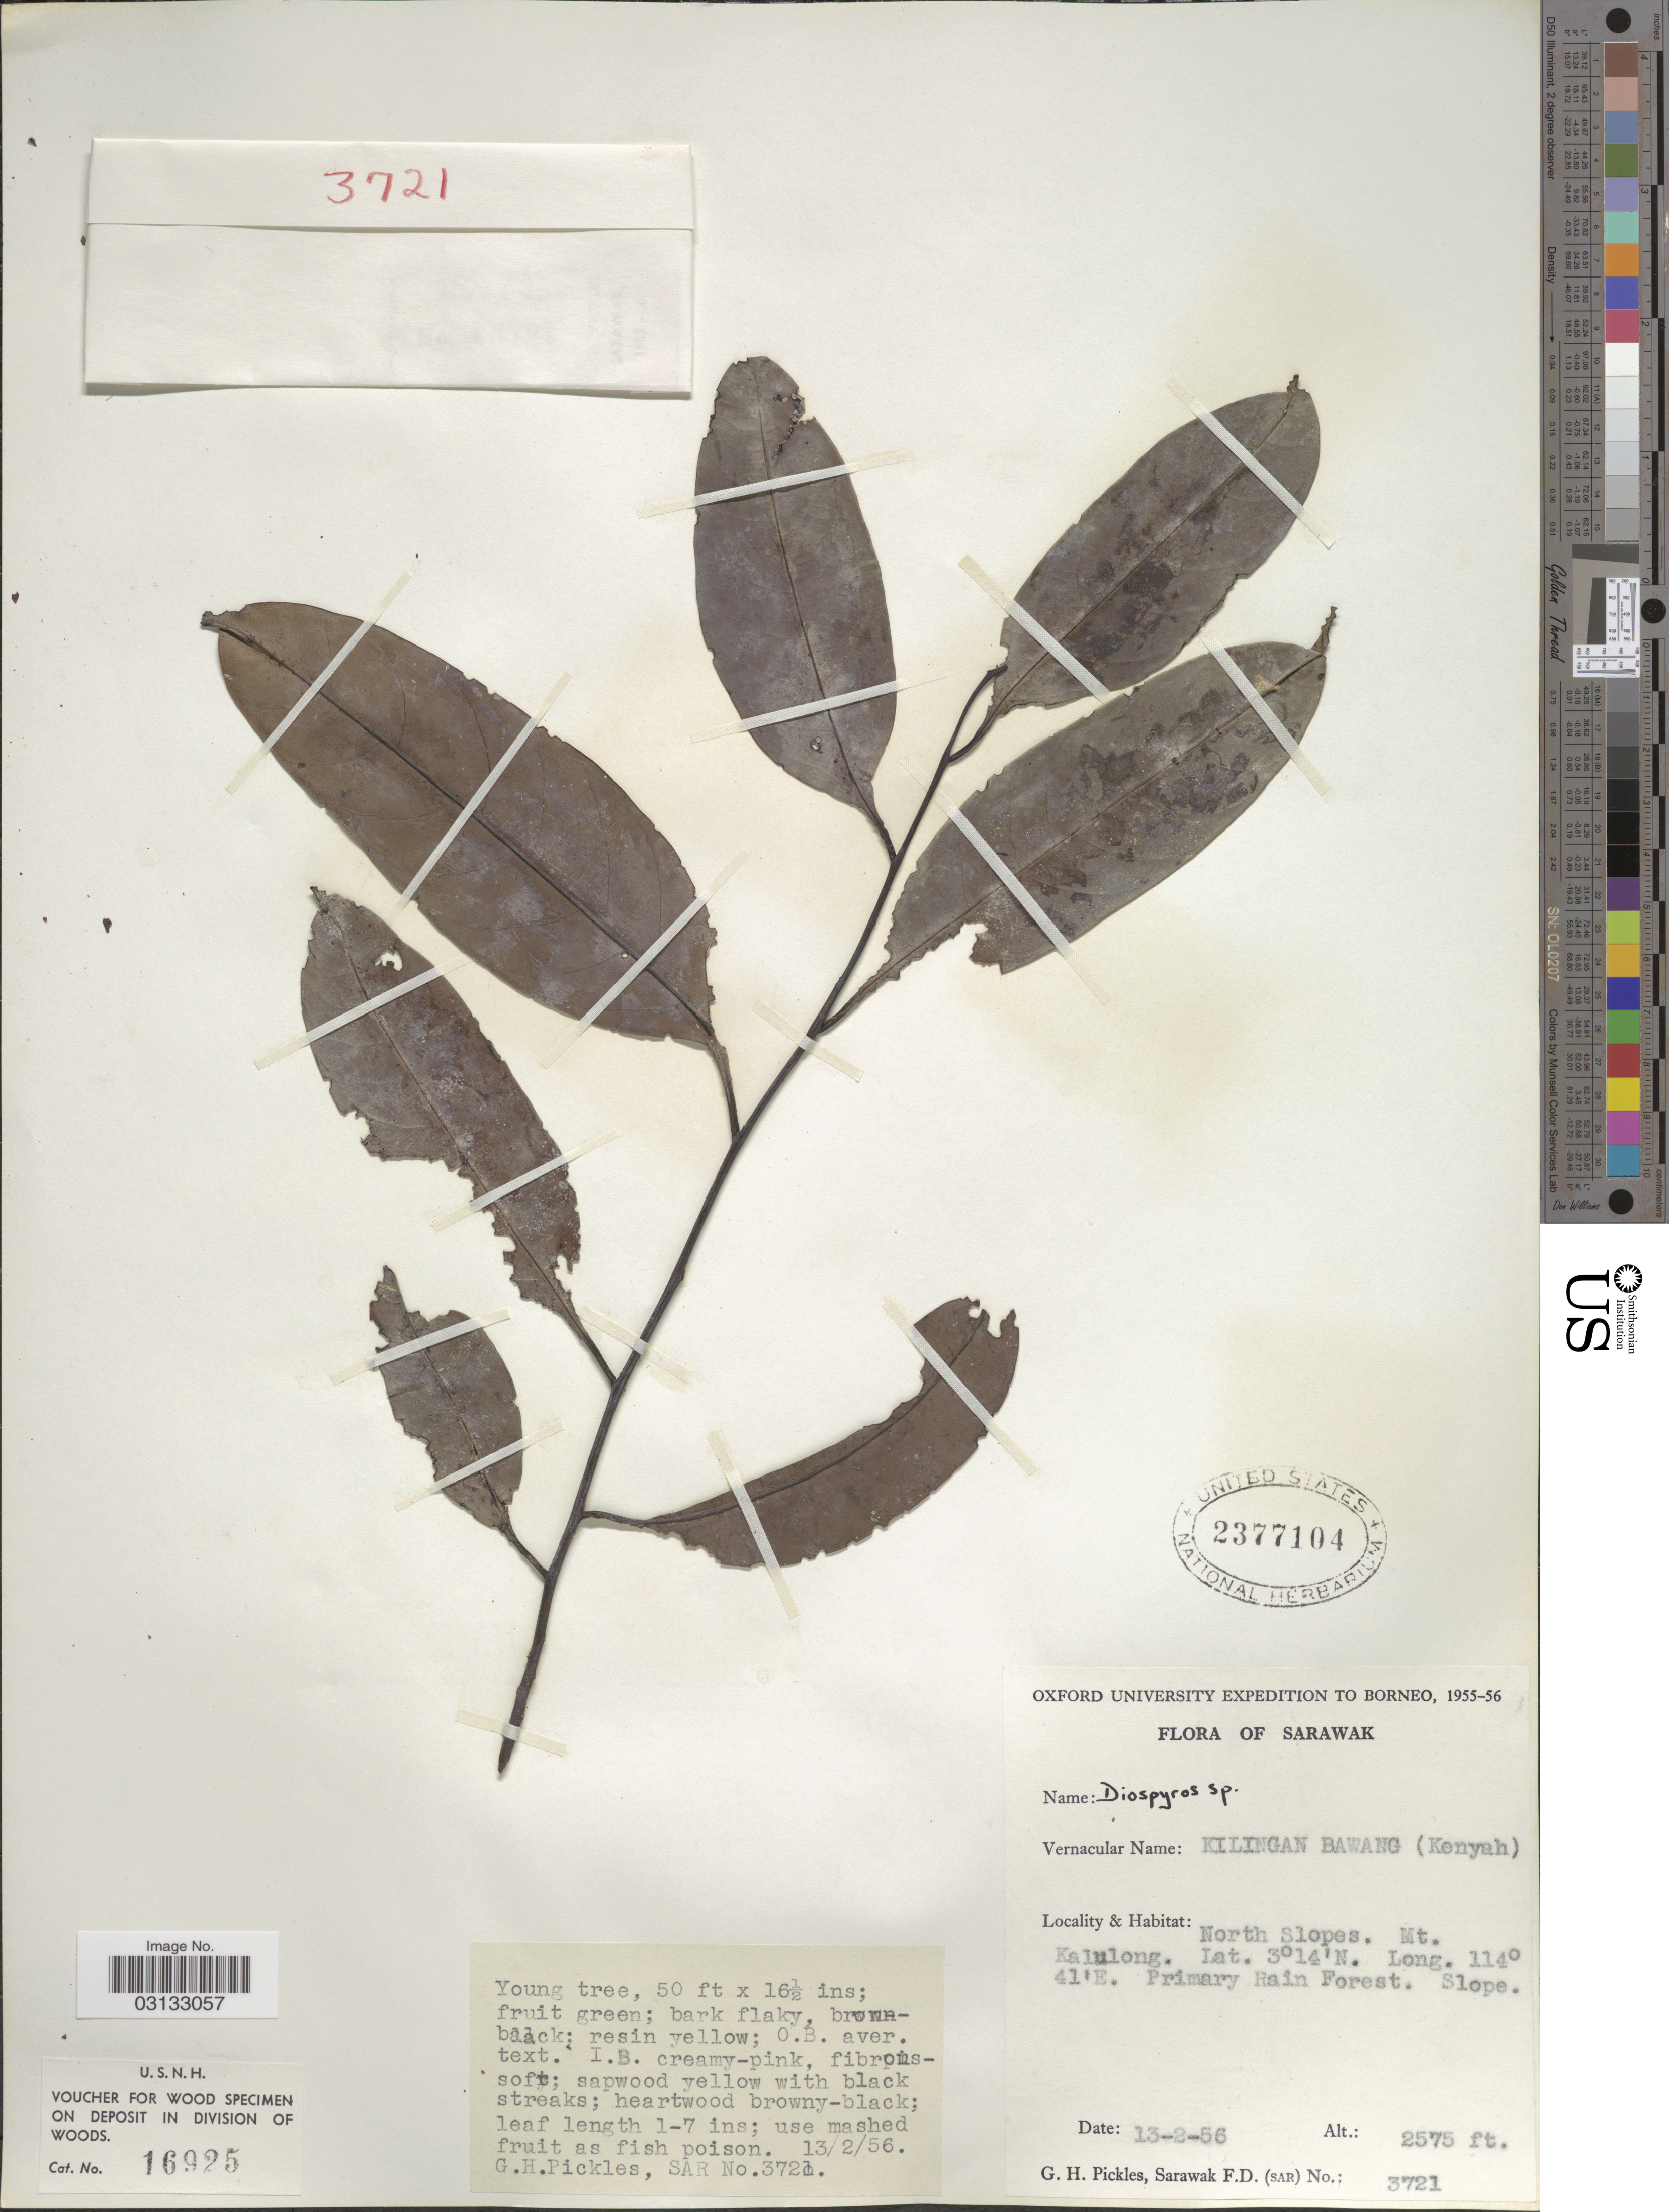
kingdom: Plantae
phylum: Tracheophyta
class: Magnoliopsida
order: Ericales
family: Ebenaceae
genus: Diospyros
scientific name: Diospyros sp.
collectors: G. Pickles & F. Sarawak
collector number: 3721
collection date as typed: Transcribed d/m/y: 13/2/56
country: Malaysia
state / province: Sarawak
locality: North Slopes, Mt. Kalulong, Borneo, Primary Rain Forest.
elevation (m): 785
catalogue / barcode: US 2377104